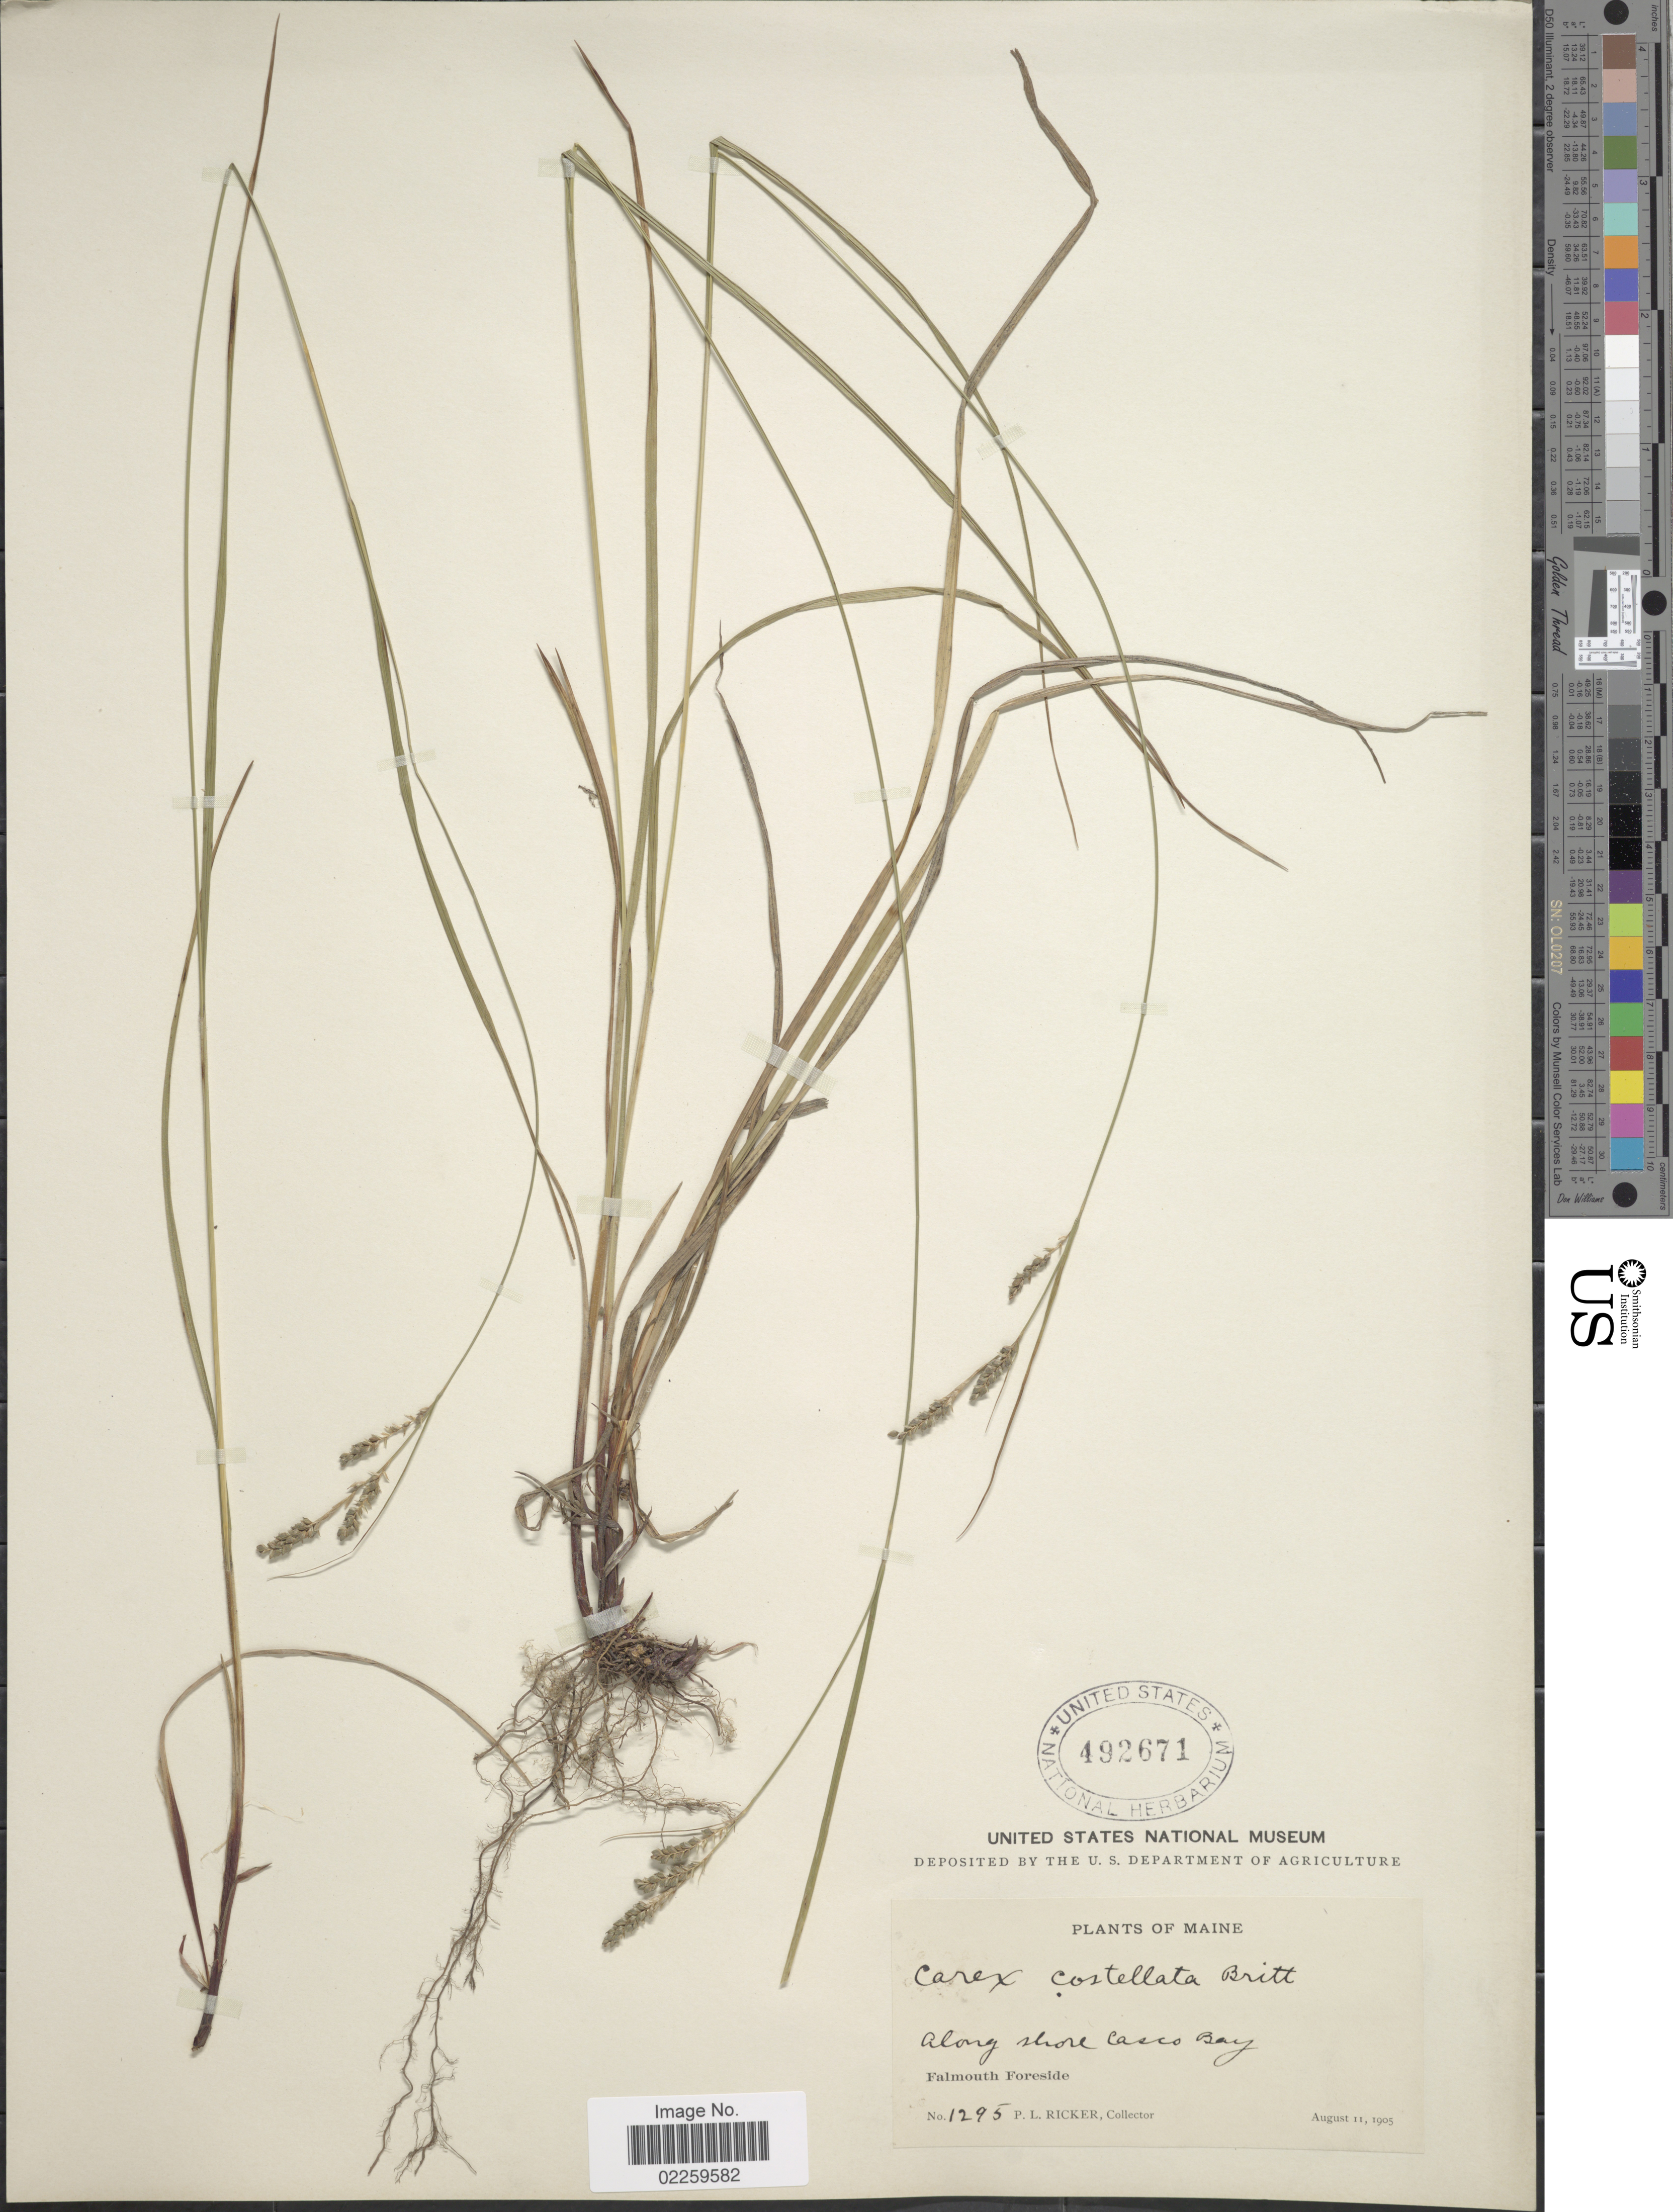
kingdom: Plantae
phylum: Tracheophyta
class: Liliopsida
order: Poales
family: Cyperaceae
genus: Carex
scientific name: Carex virescens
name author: Muhl. ex Willd.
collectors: P. Ricker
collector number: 1295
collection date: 1905-08-11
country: United States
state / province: Maine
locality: Maine, Along shore Casco Bay. Falmouth Foreside.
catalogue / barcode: US 492671